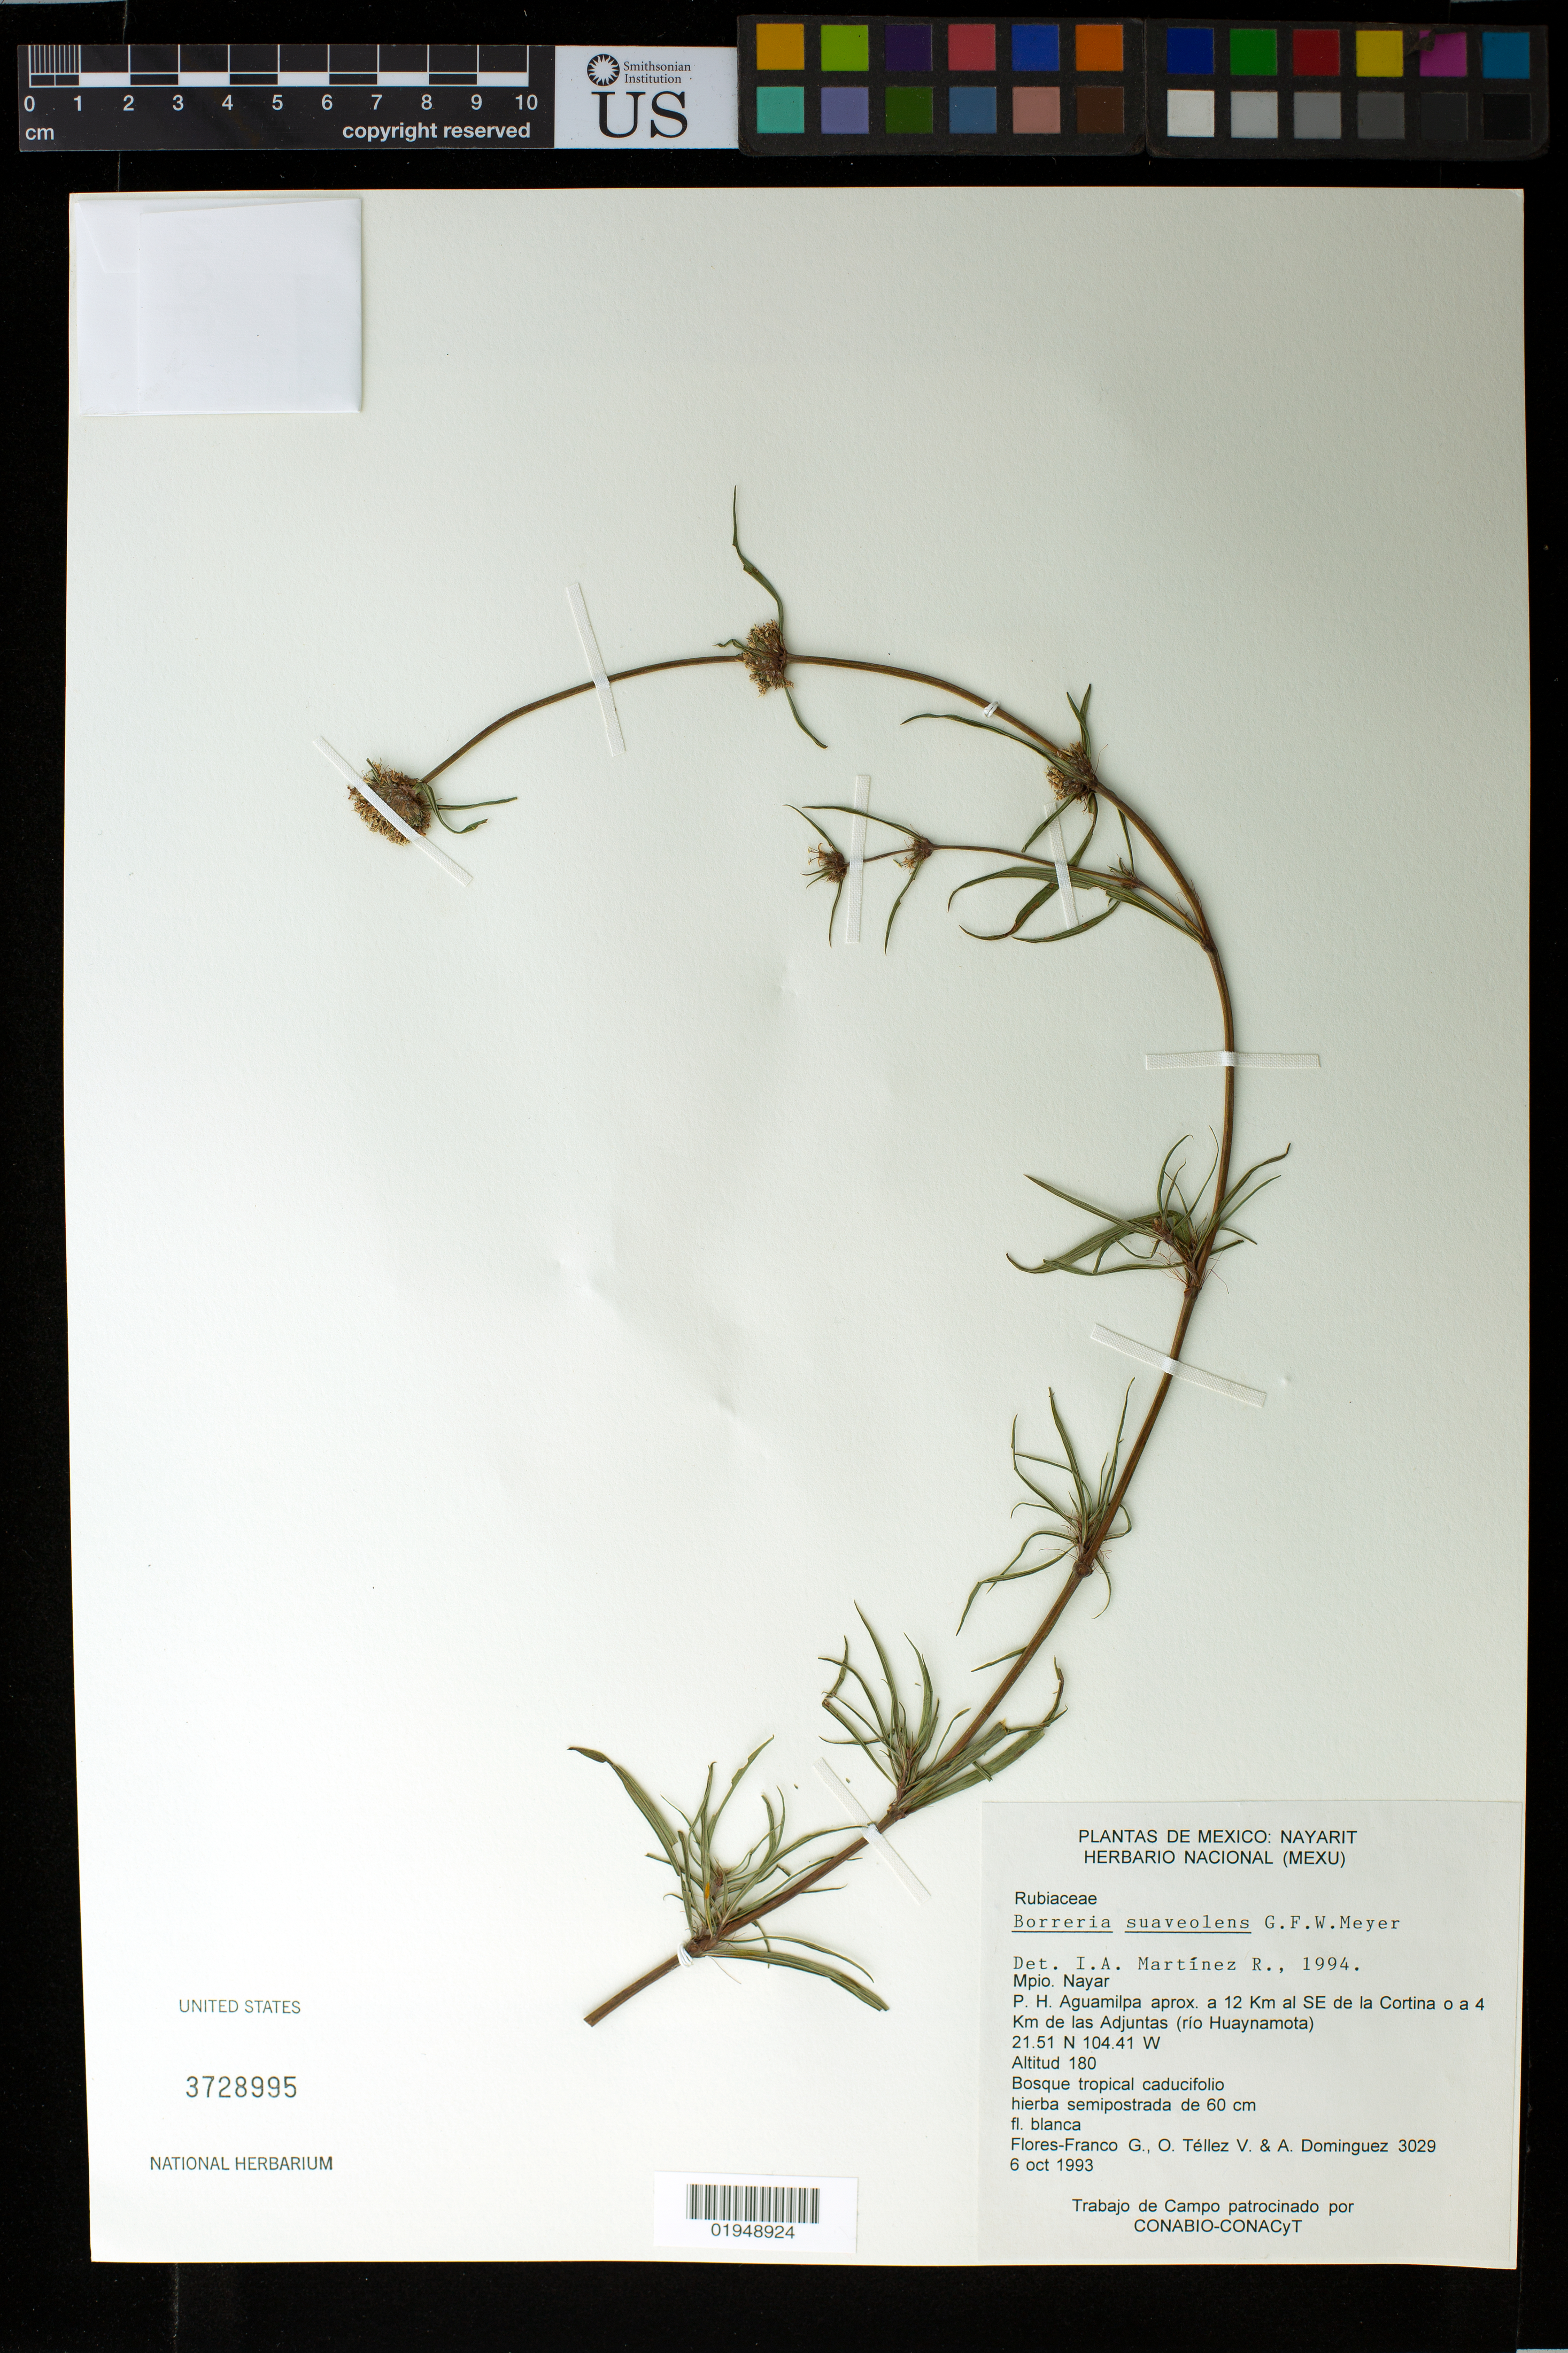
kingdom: Plantae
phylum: Tracheophyta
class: Magnoliopsida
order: Gentianales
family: Rubiaceae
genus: Borreria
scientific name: Borreria suaveolens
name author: G. Mey.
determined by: Martinez R., I. A.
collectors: G. Flores F., O. Téllez V. & A. Dominguez M.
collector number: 3029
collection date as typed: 6 oct 1993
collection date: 1993-10-06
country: Mexico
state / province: Nayarit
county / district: Nayar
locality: P.H. Aguamilpa aprox. a 12 Km al SE de la Cortina o a 4 Km de las Adjuntas (rio Huaynamota)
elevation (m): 180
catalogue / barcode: US 3728995